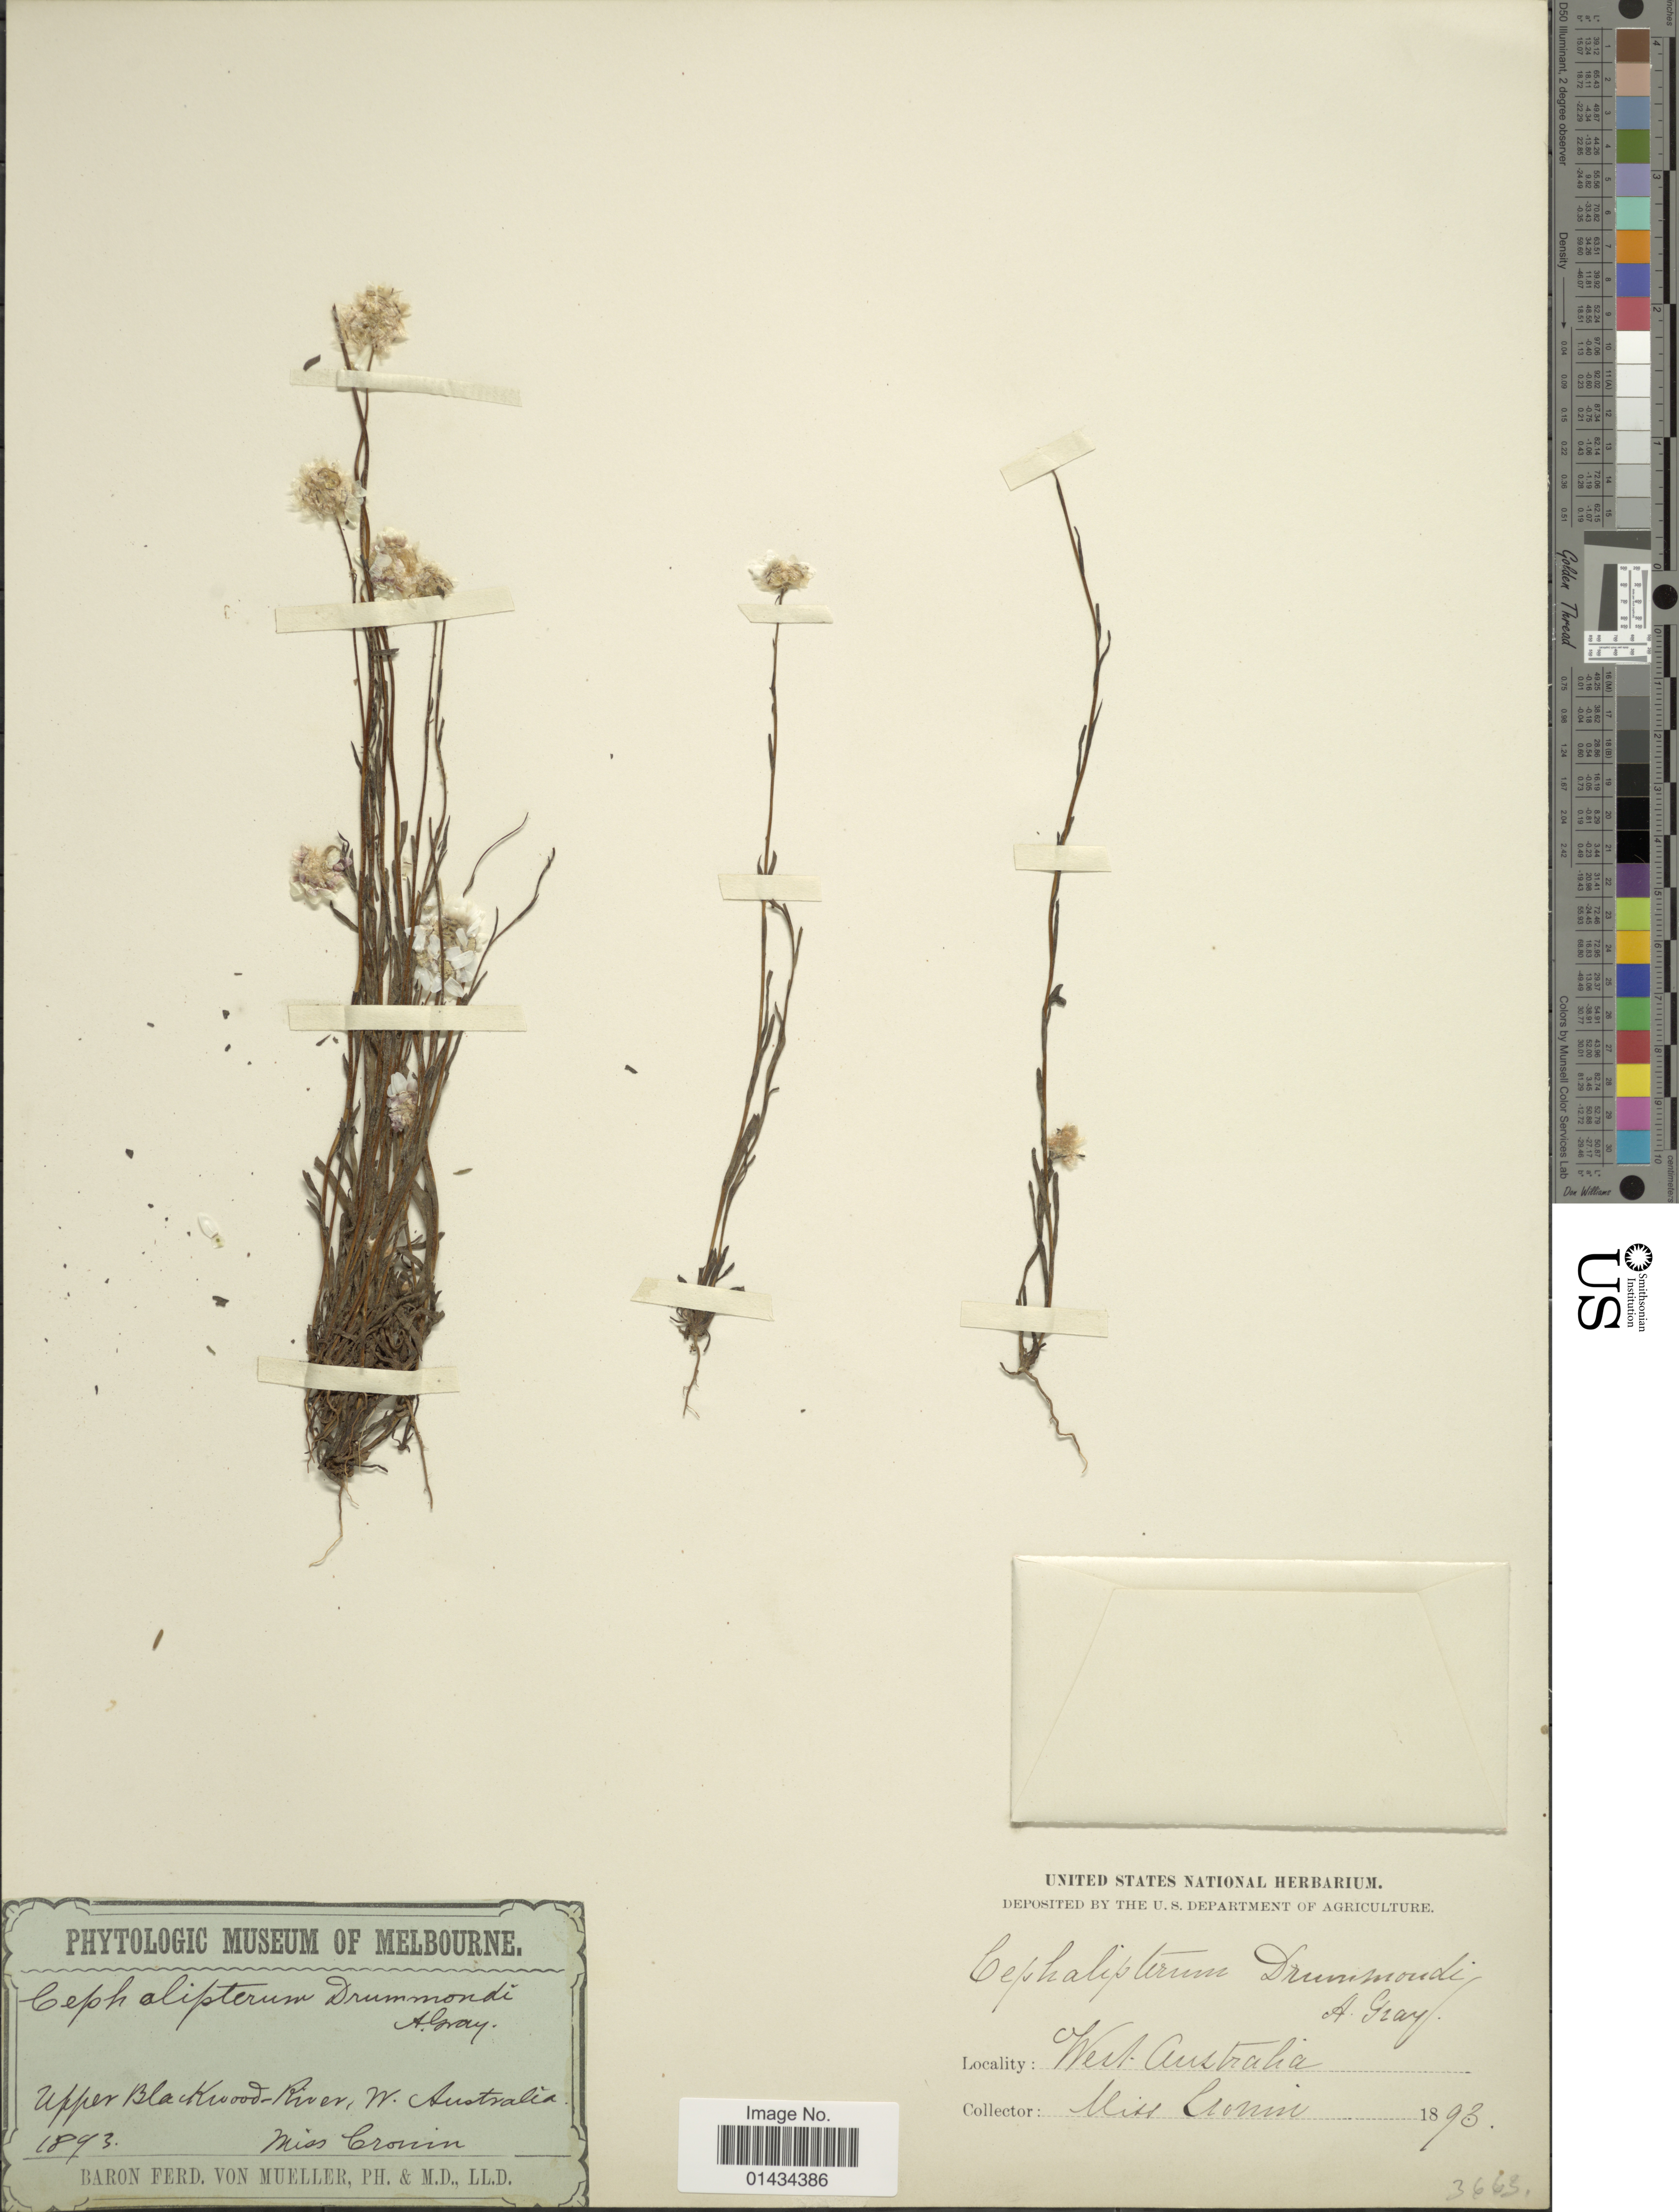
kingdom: Plantae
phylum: Tracheophyta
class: Magnoliopsida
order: Asterales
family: Asteraceae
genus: Cephalipterum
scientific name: Cephalipterum drummondii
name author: A. Gray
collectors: M. Cronin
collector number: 3663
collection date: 1893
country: Australia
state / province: Western Australia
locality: Upper Blackwood-River